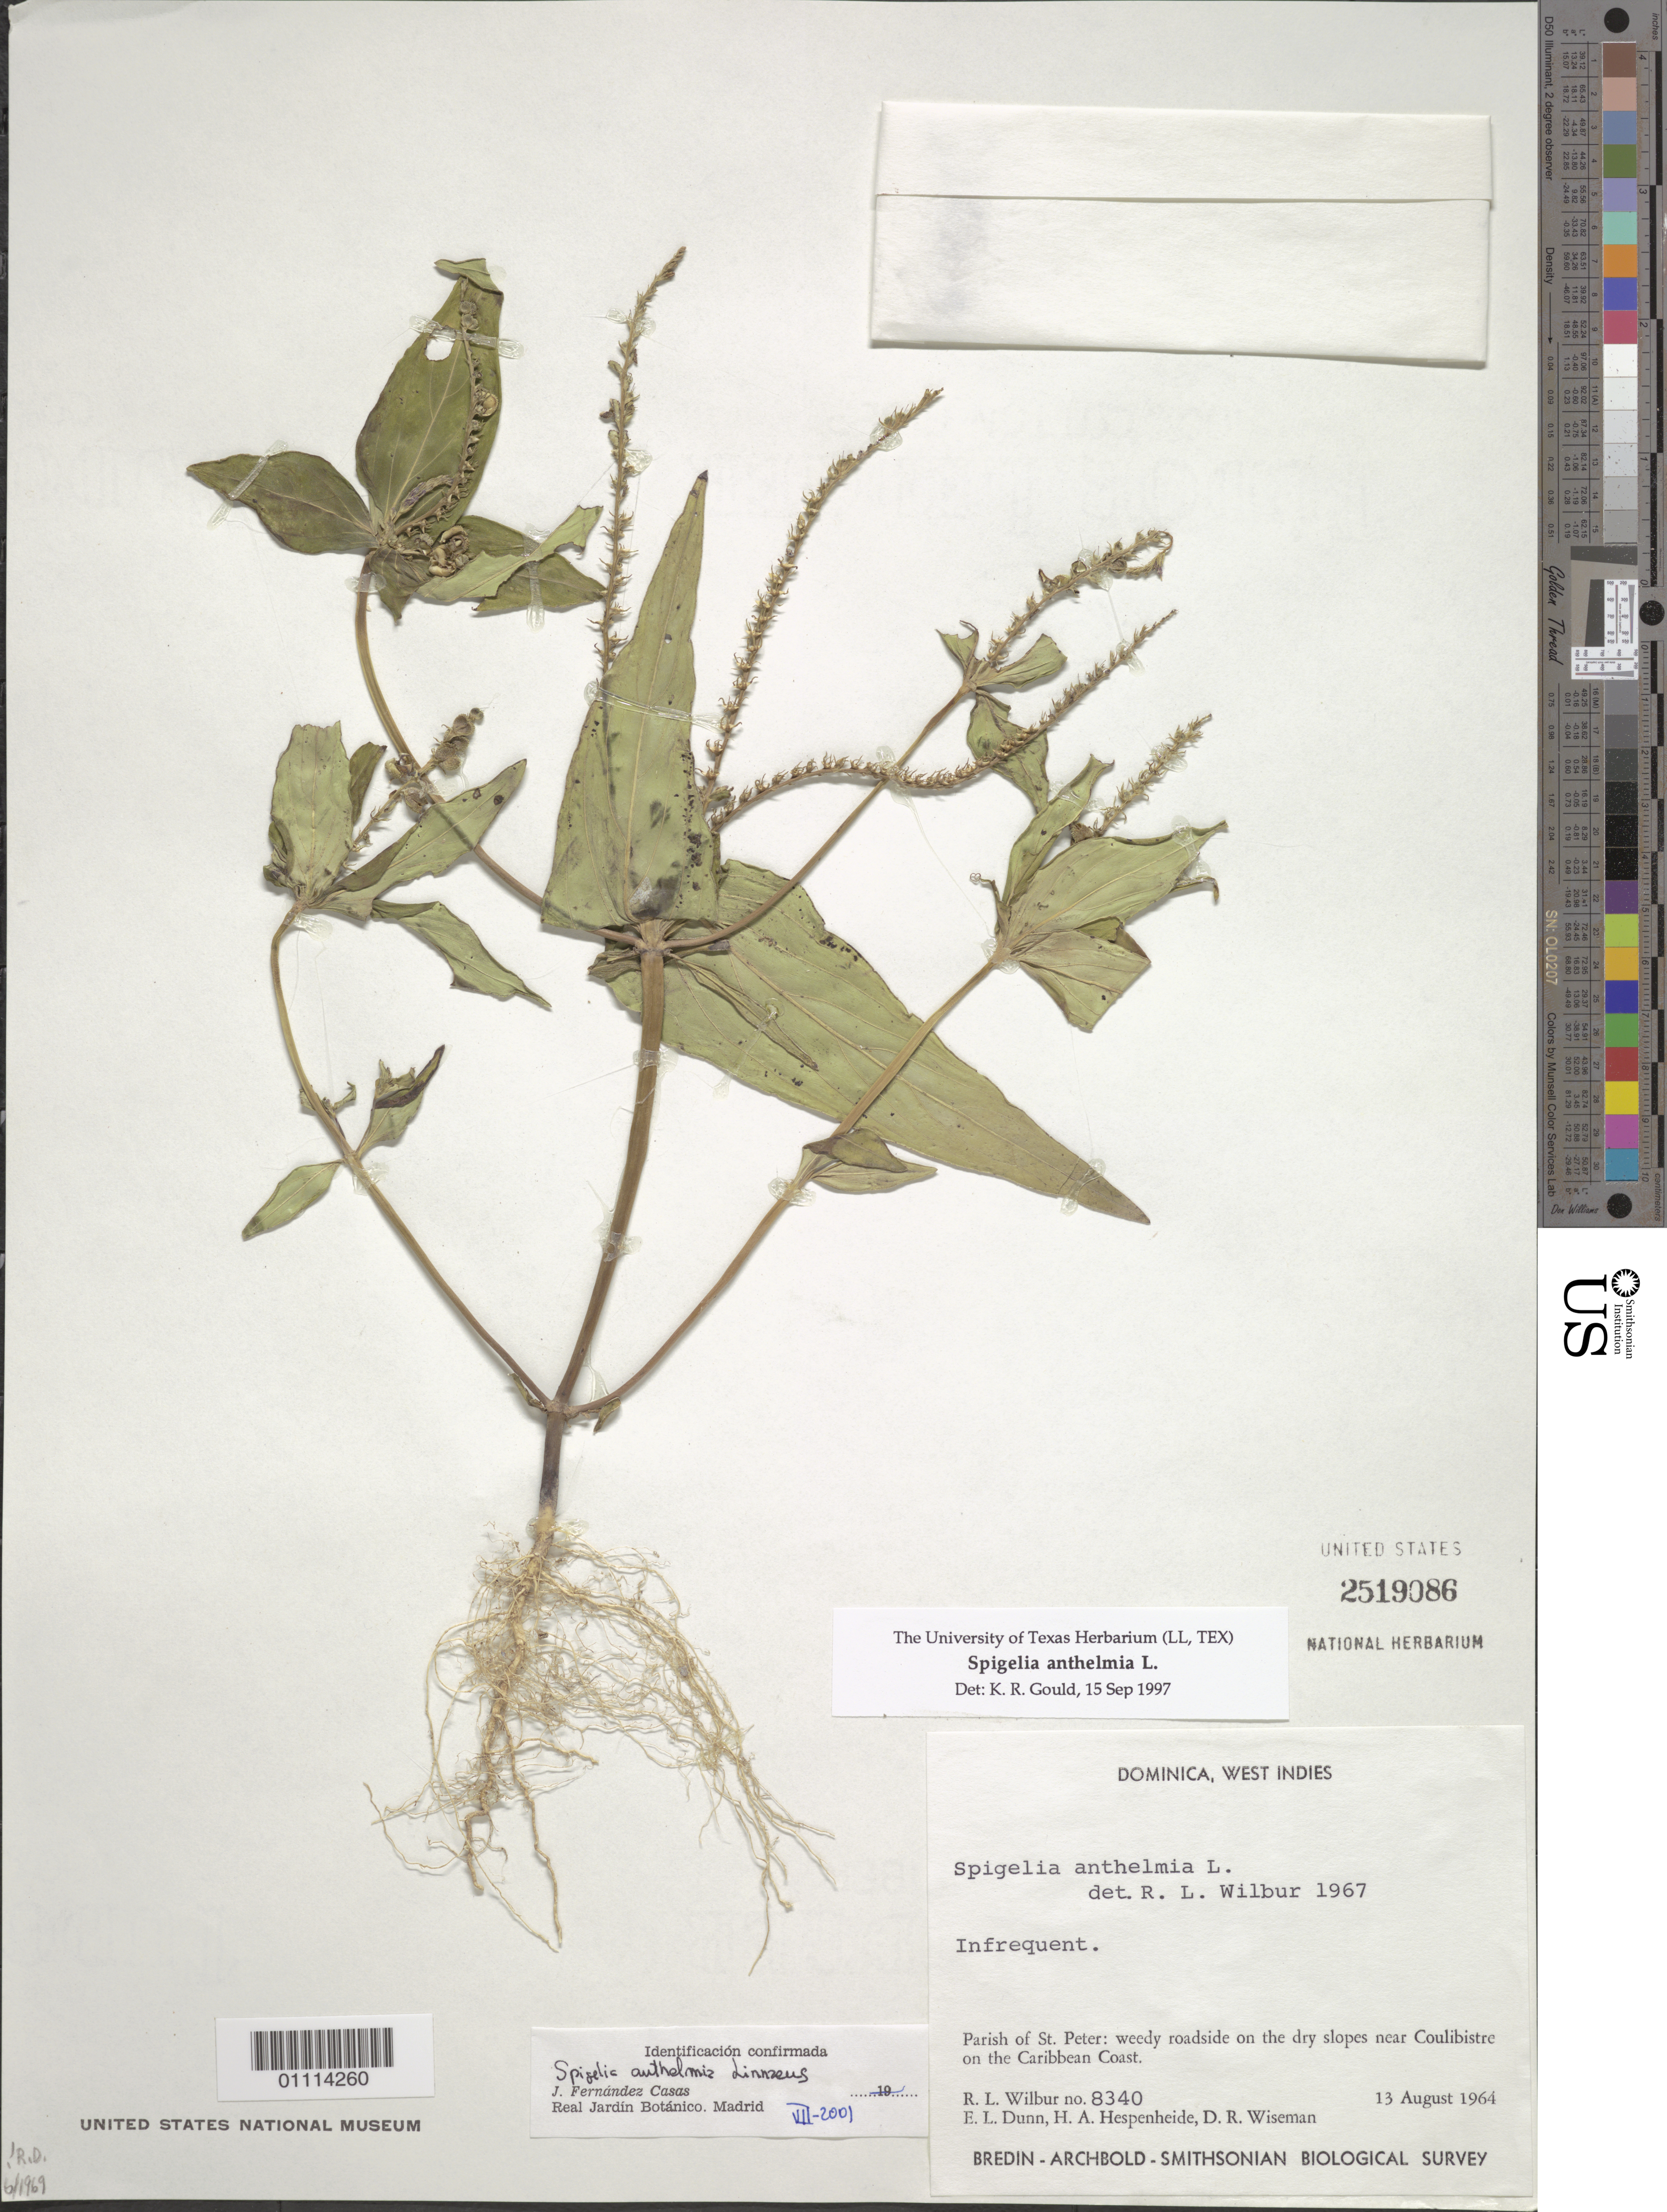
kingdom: Plantae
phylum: Tracheophyta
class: Magnoliopsida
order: Gentianales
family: Loganiaceae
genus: Spigelia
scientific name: Spigelia anthelmia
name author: L.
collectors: R. L. Wilbur, E. Dunn, E. Hespenheide & D. R. Wiseman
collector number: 8340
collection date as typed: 13 Aug 1964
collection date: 1964-08-13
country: Dominica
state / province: St. Peter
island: Dominica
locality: Parish of St. Peter: weedy roadisde on the dry slopes near Coulibistre on the Caribbean Coast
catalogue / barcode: US 2519086